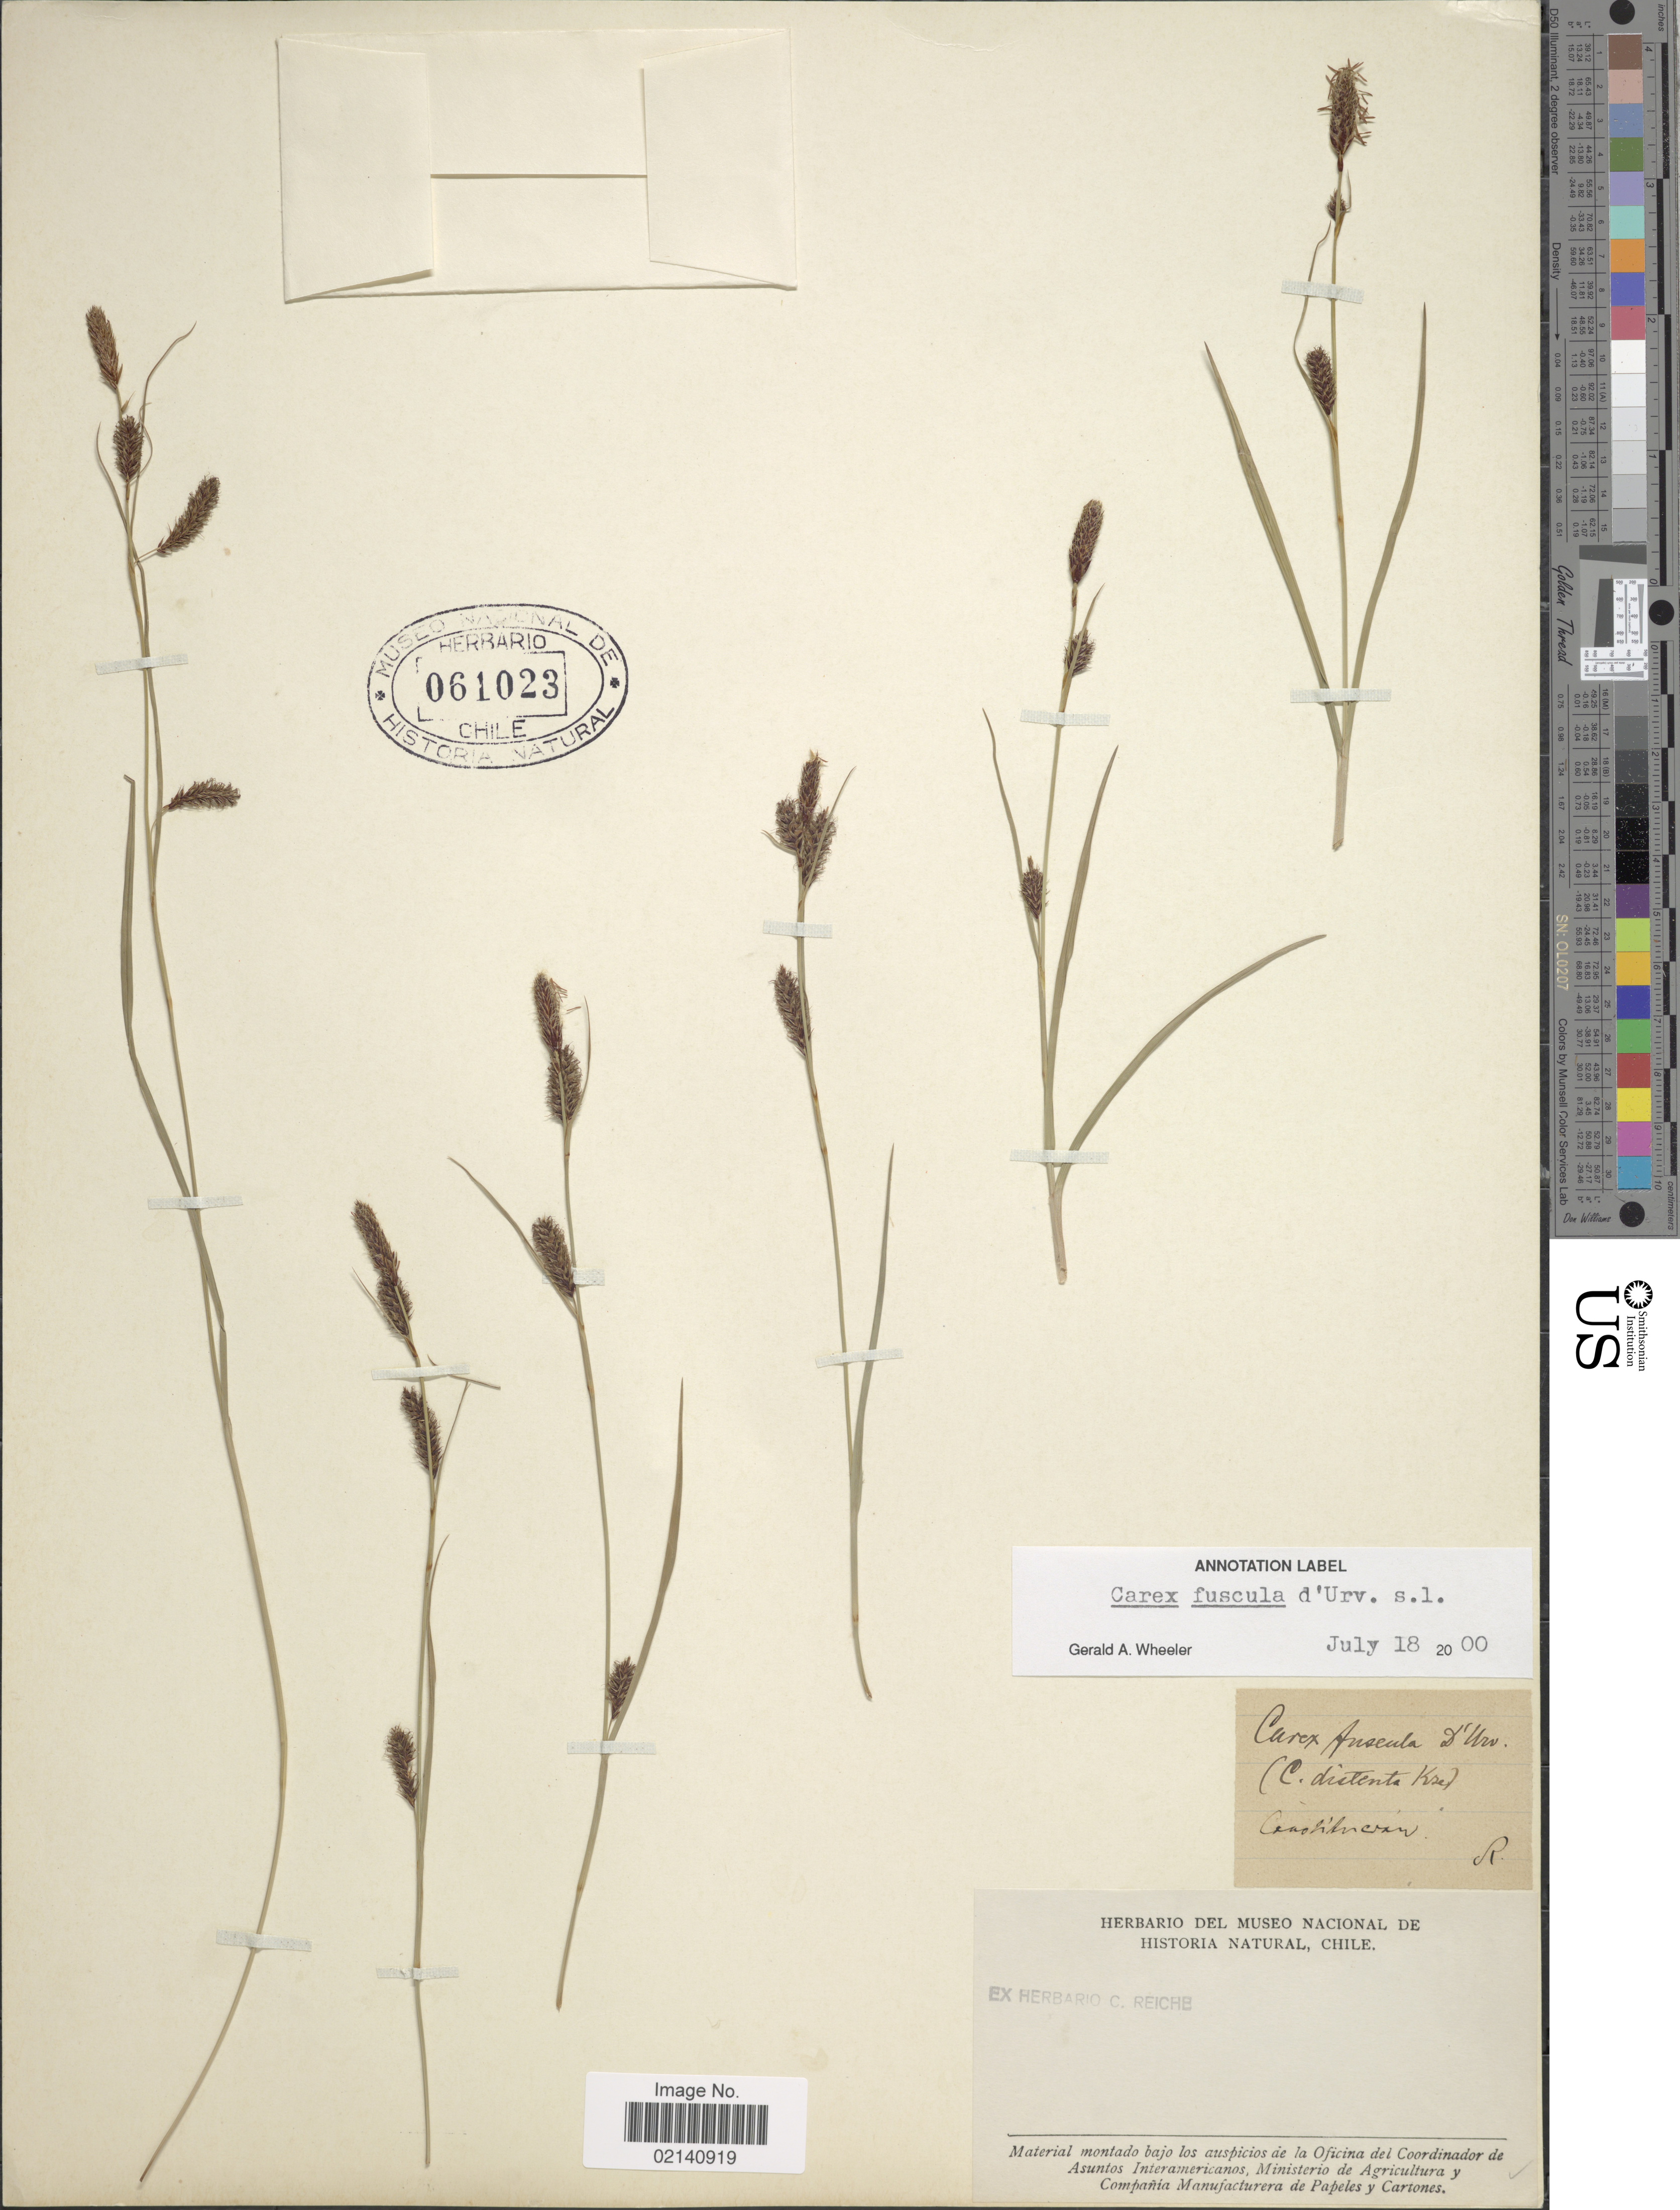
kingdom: Plantae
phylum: Tracheophyta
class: Liliopsida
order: Poales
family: Cyperaceae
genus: Carex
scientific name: Carex fuscula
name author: d'Urv.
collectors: Reiche, C.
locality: Coasziancoan [interpreted]